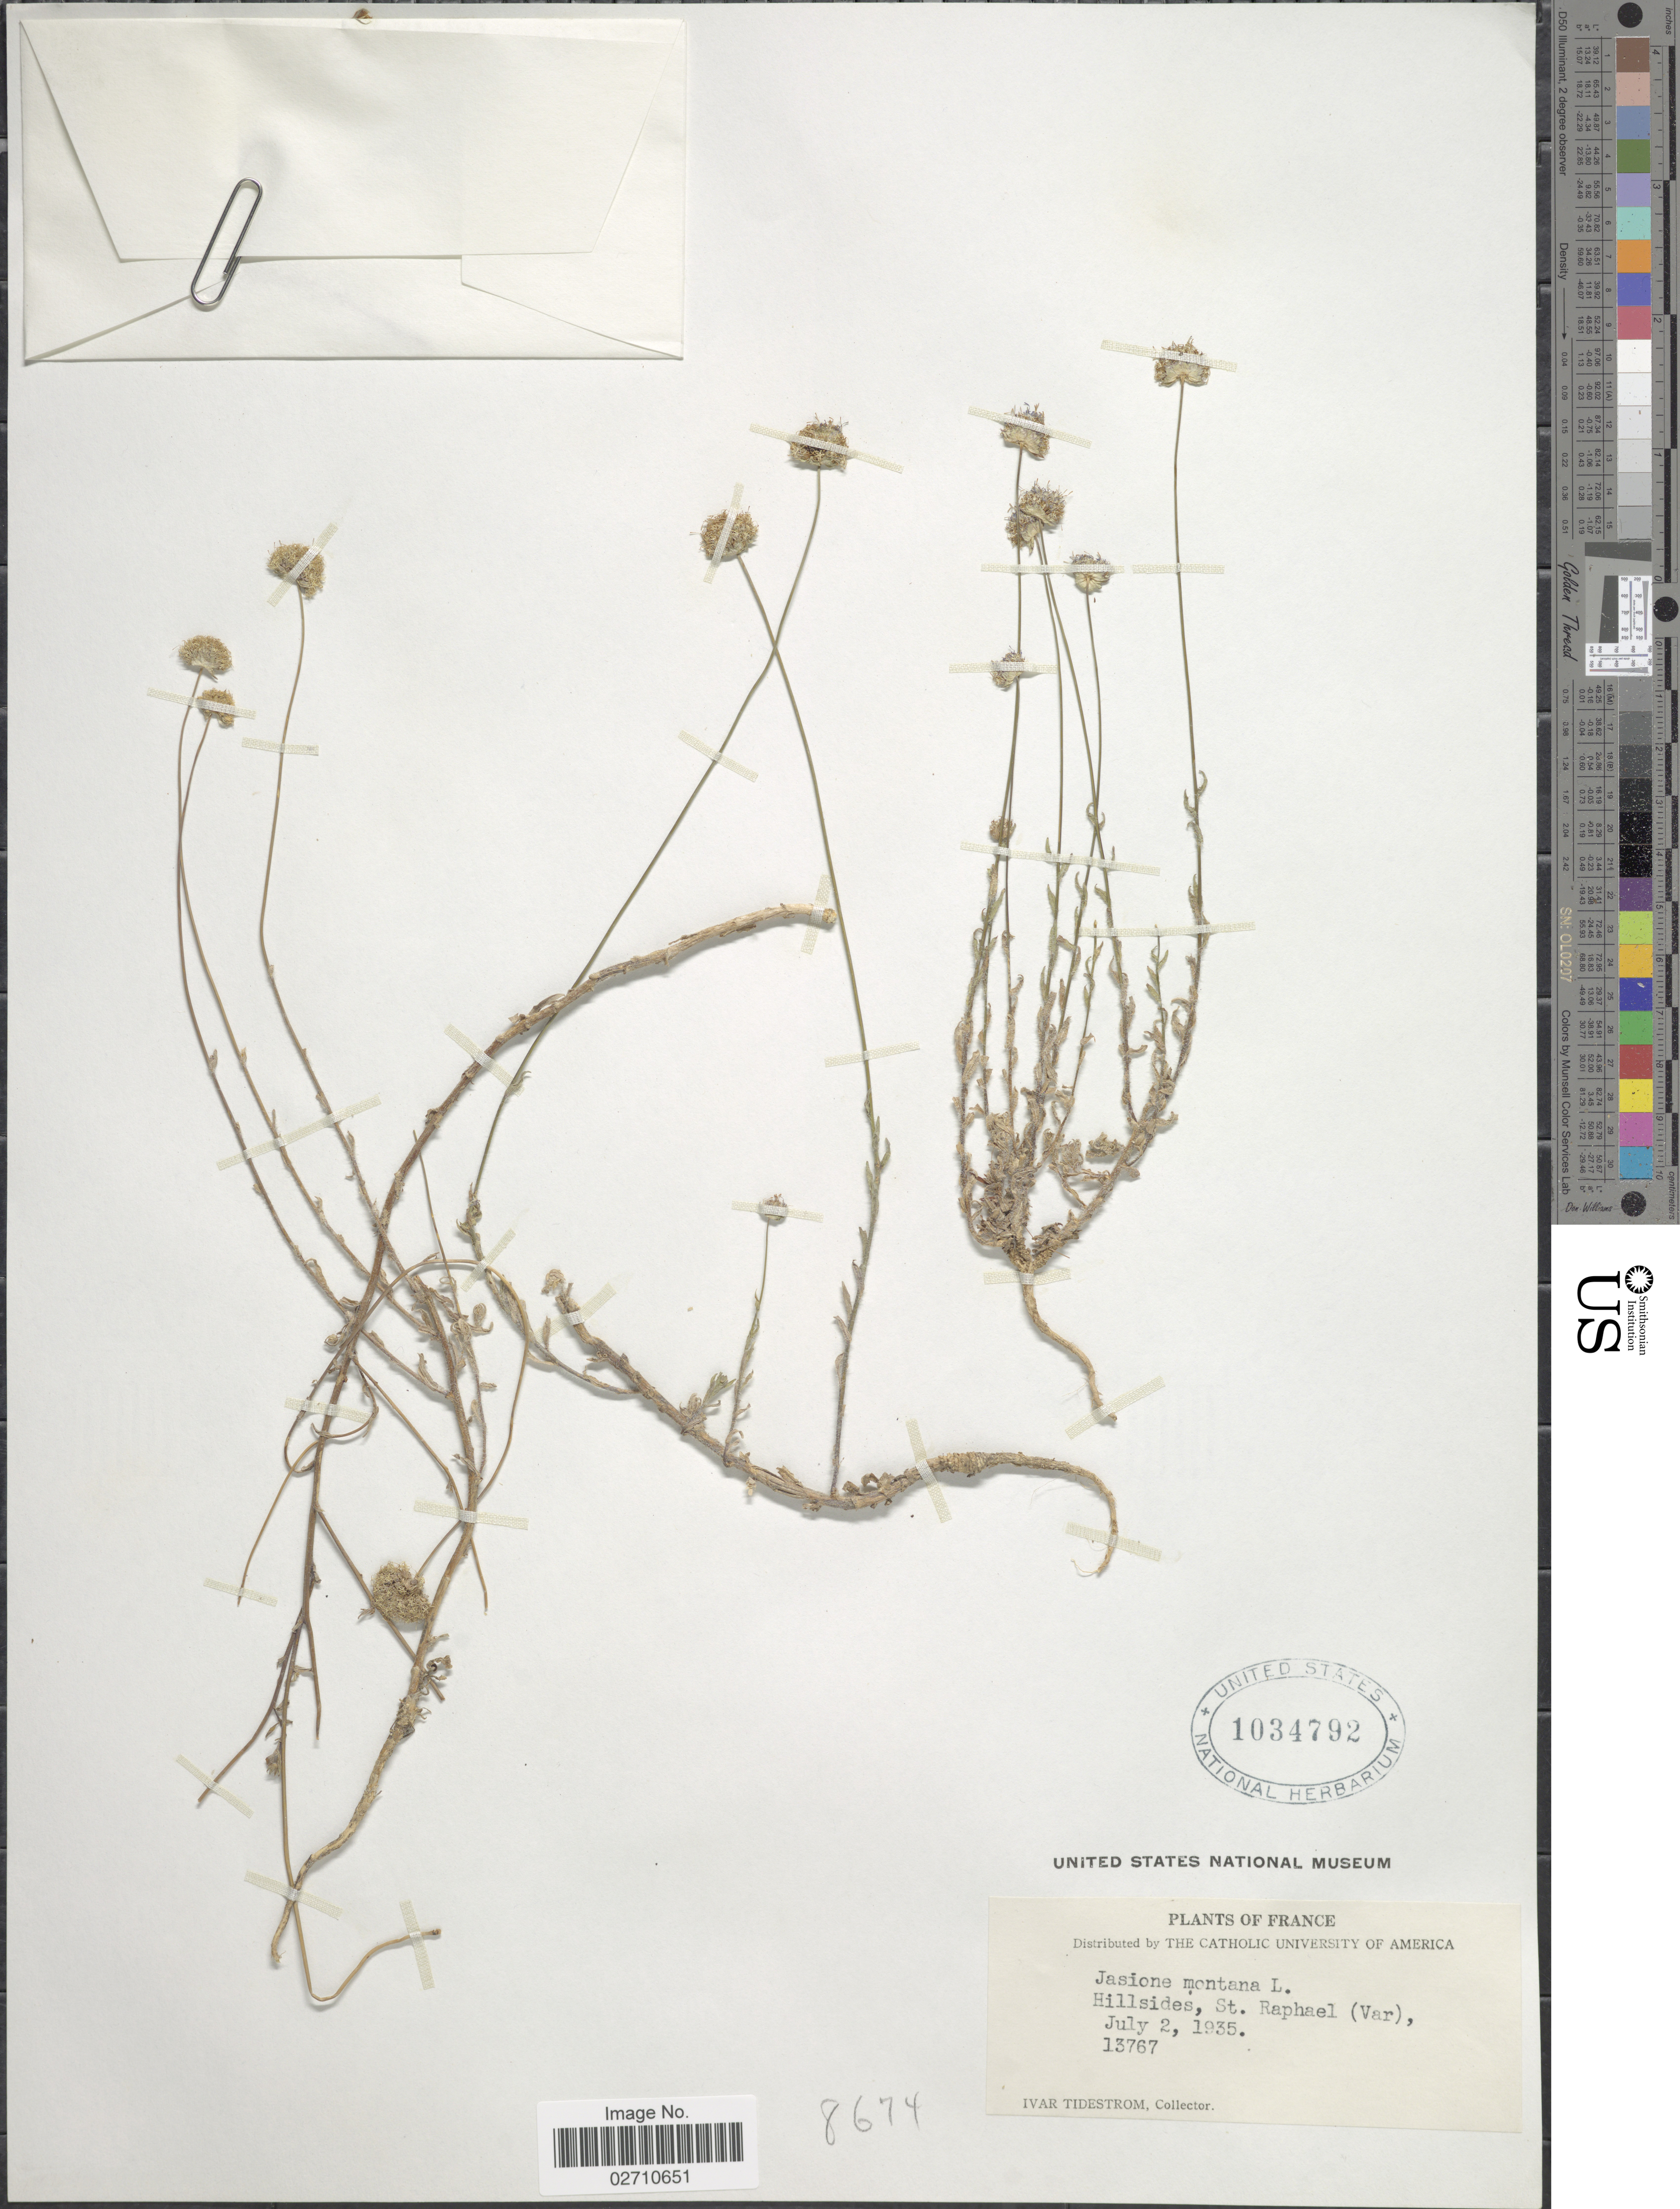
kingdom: Plantae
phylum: Tracheophyta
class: Magnoliopsida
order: Asterales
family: Campanulaceae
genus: Jasione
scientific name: Jasione montana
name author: L.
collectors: I. F. Tidestrom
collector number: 13767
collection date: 1935-07-02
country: France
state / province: Provence-Alpes-Côte d'Azur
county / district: Var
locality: Hillside, St. Raphael (Var)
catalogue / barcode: US 1034792